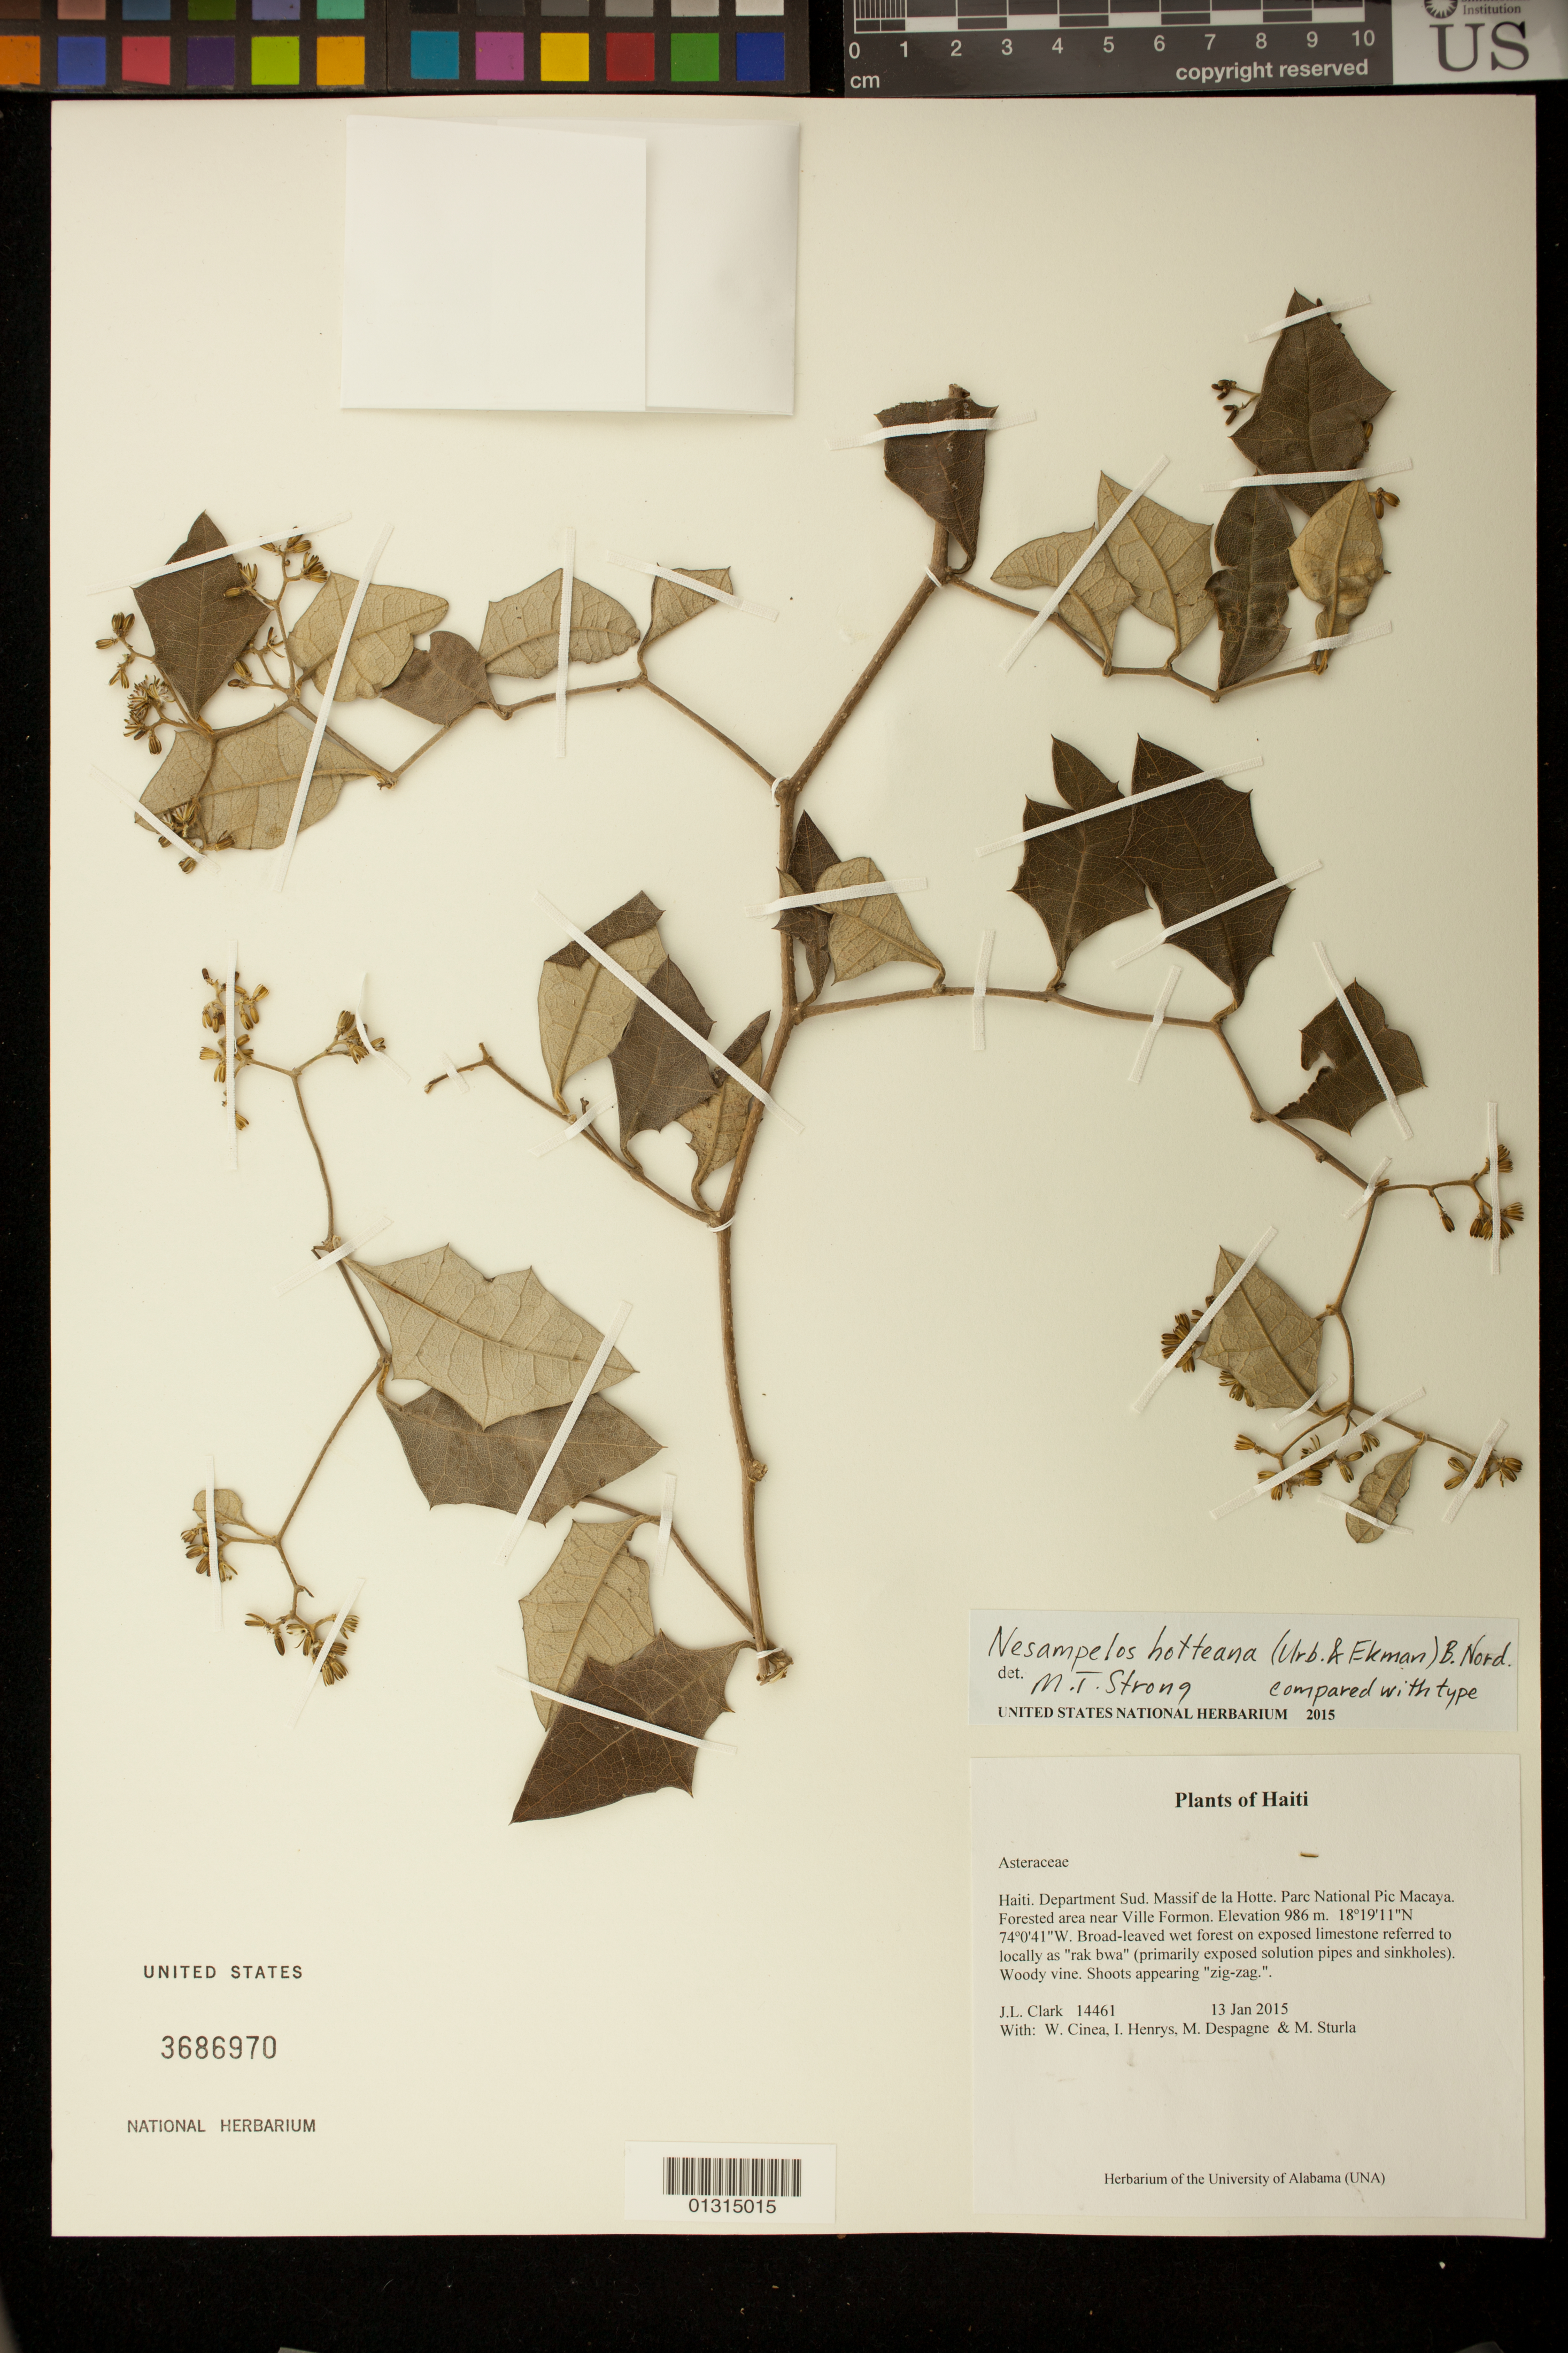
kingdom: Plantae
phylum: Tracheophyta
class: Magnoliopsida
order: Asterales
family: Asteraceae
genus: Nesampelos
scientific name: Nesampelos hotteana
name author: (Urb. & Ekman) B. Nord.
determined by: Strong, M. T., (US), Smithsonian Institution - National Museum of Natural History (UNITED STATES)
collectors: J. L. Clark, W. Cinea, I. Henrys, M. D'espagne & M. Sturla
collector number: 14461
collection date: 2015-01-13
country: Haiti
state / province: Sud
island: Hispaniola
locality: Massif de la Hotte, Parc National Pic Macaya. near Ville Formon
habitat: Forested area. Broad-leaved wet forest on exposed limestone referred to locally as "rak bwa" (primarily exposed solution pipes and sinkholes).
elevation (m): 986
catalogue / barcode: US 3686970